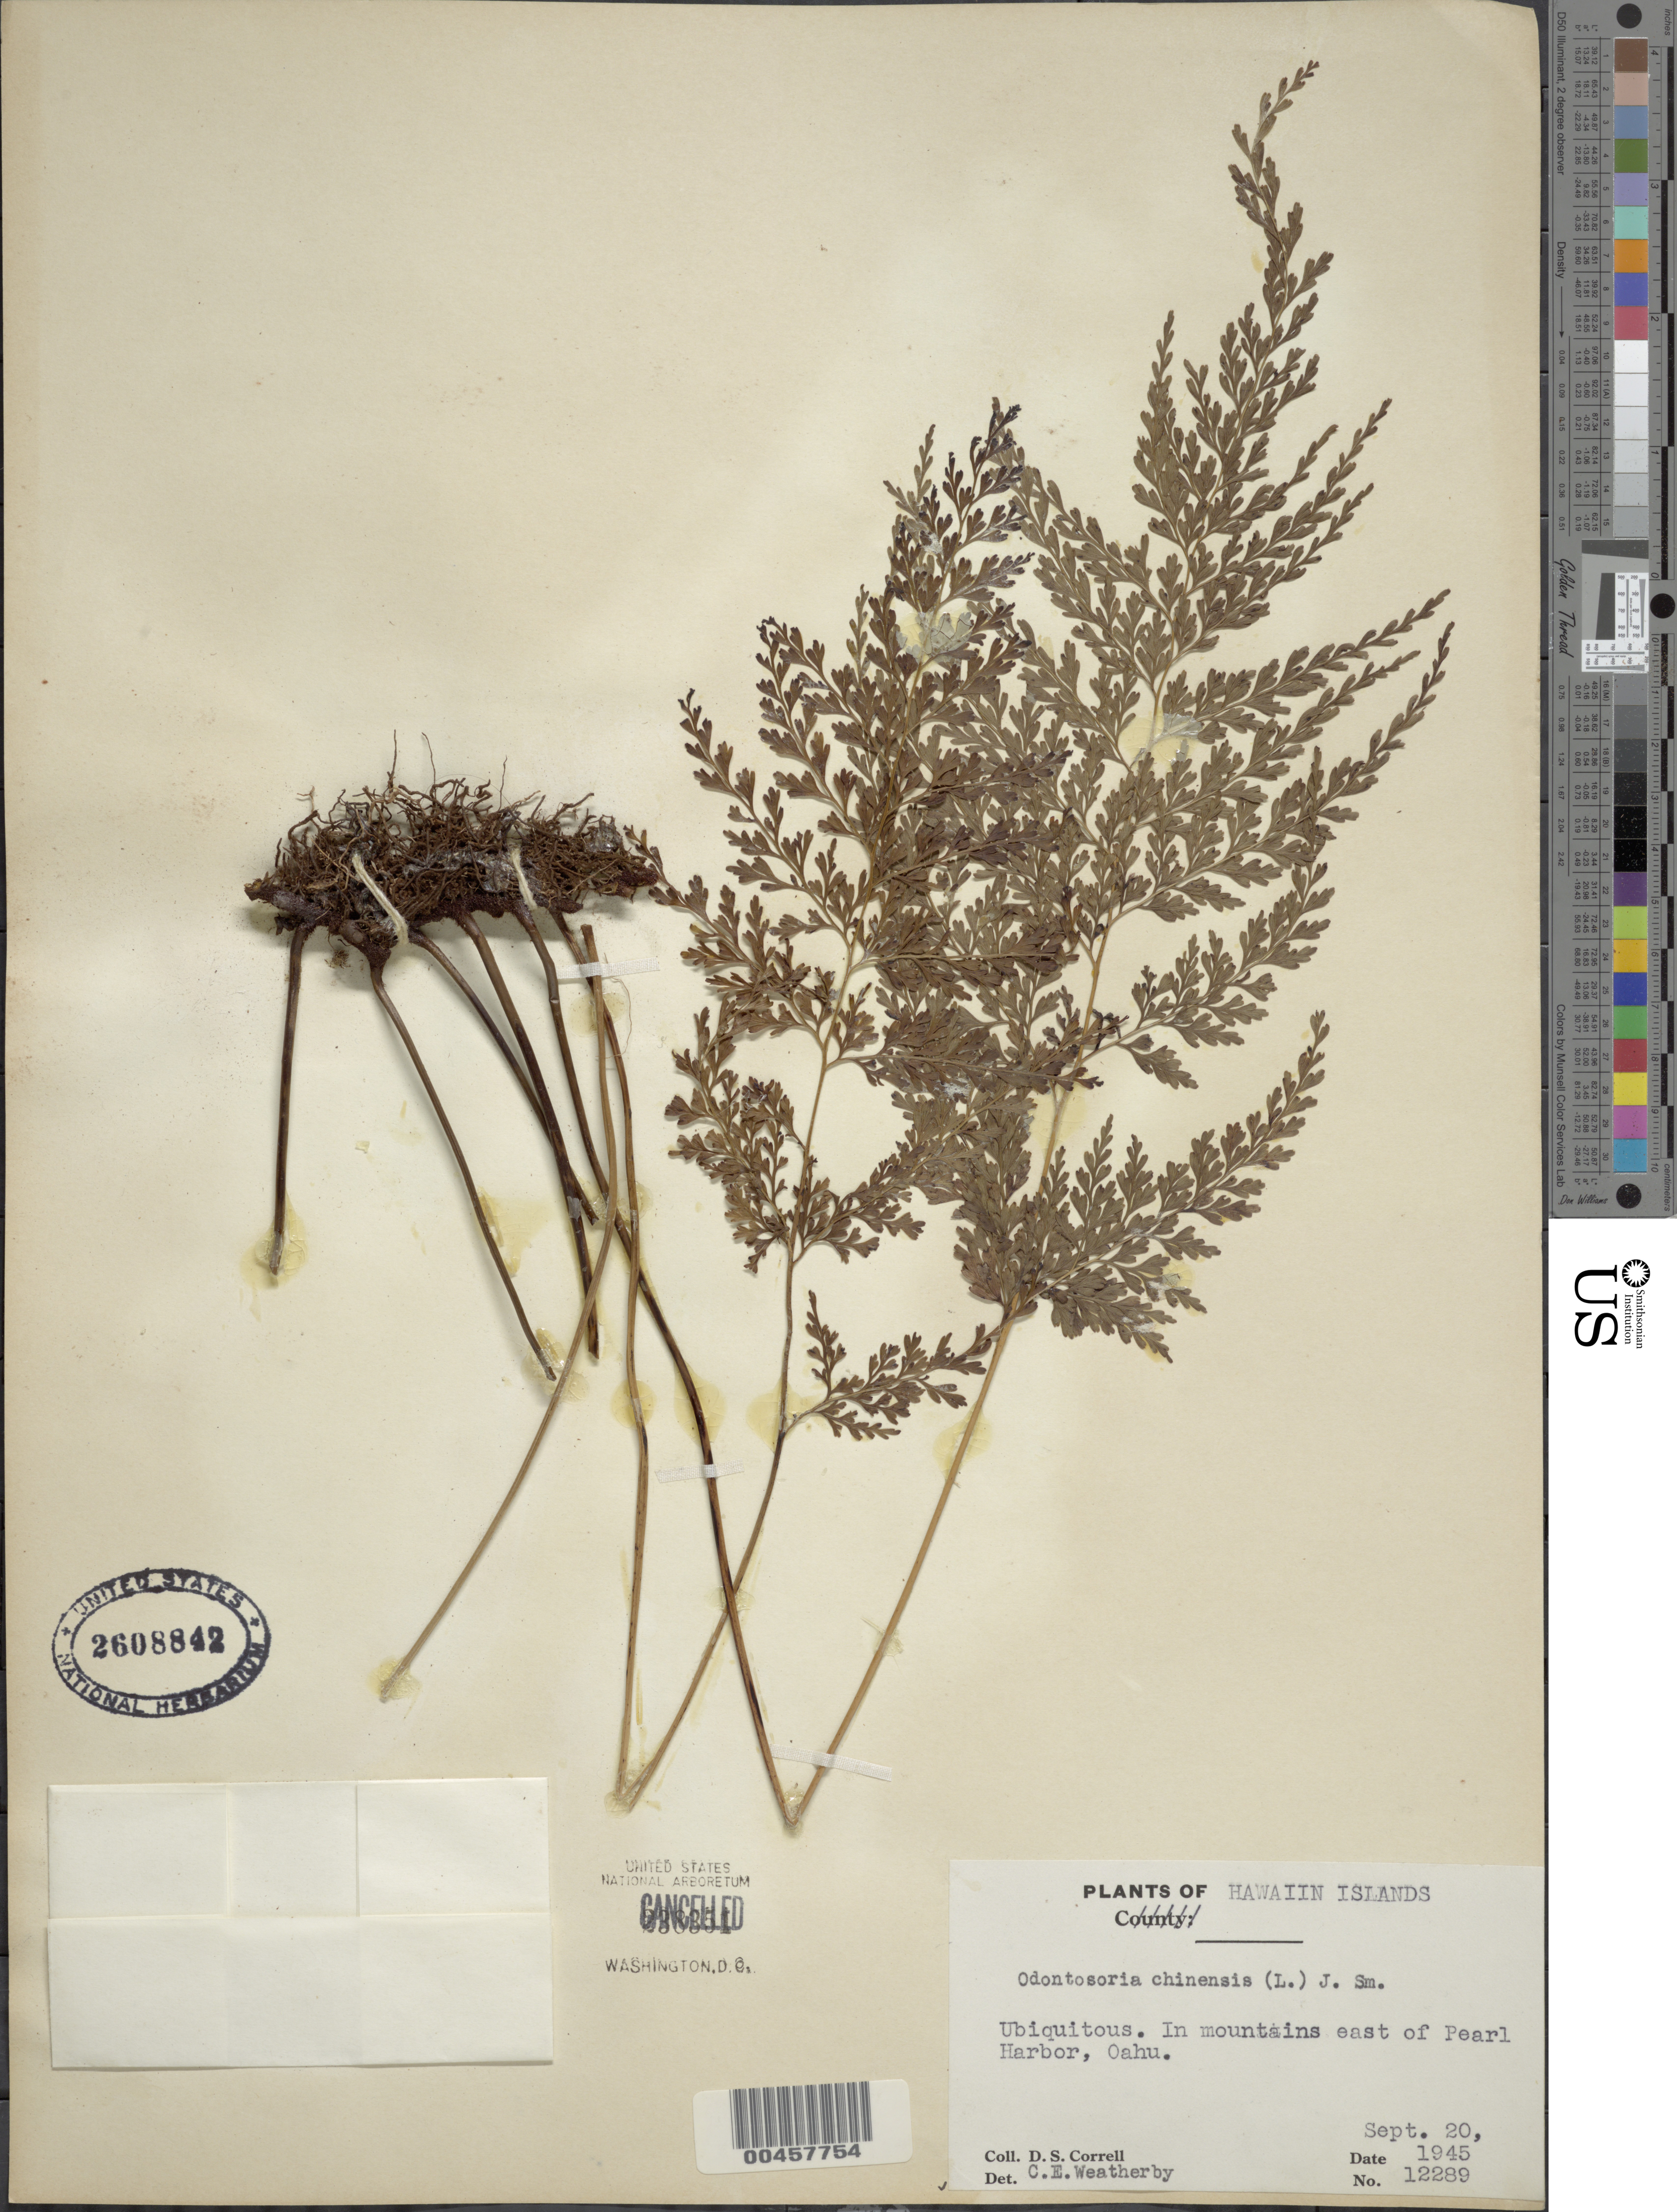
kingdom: Plantae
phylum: Tracheophyta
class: Polypodiopsida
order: Polypodiales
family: Lindsaeaceae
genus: Sphenomeris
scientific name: Sphenomeris chinensis var. chinensis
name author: (L.) Maxon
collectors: D. S. Correll & C. E. Weatherby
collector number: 12289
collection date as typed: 20 Sep 1945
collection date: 1945-09-20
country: United States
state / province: Hawaii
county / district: Honolulu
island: Oahu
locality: In mountains east of Pearl Harbor, Oahu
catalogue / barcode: US 2608842